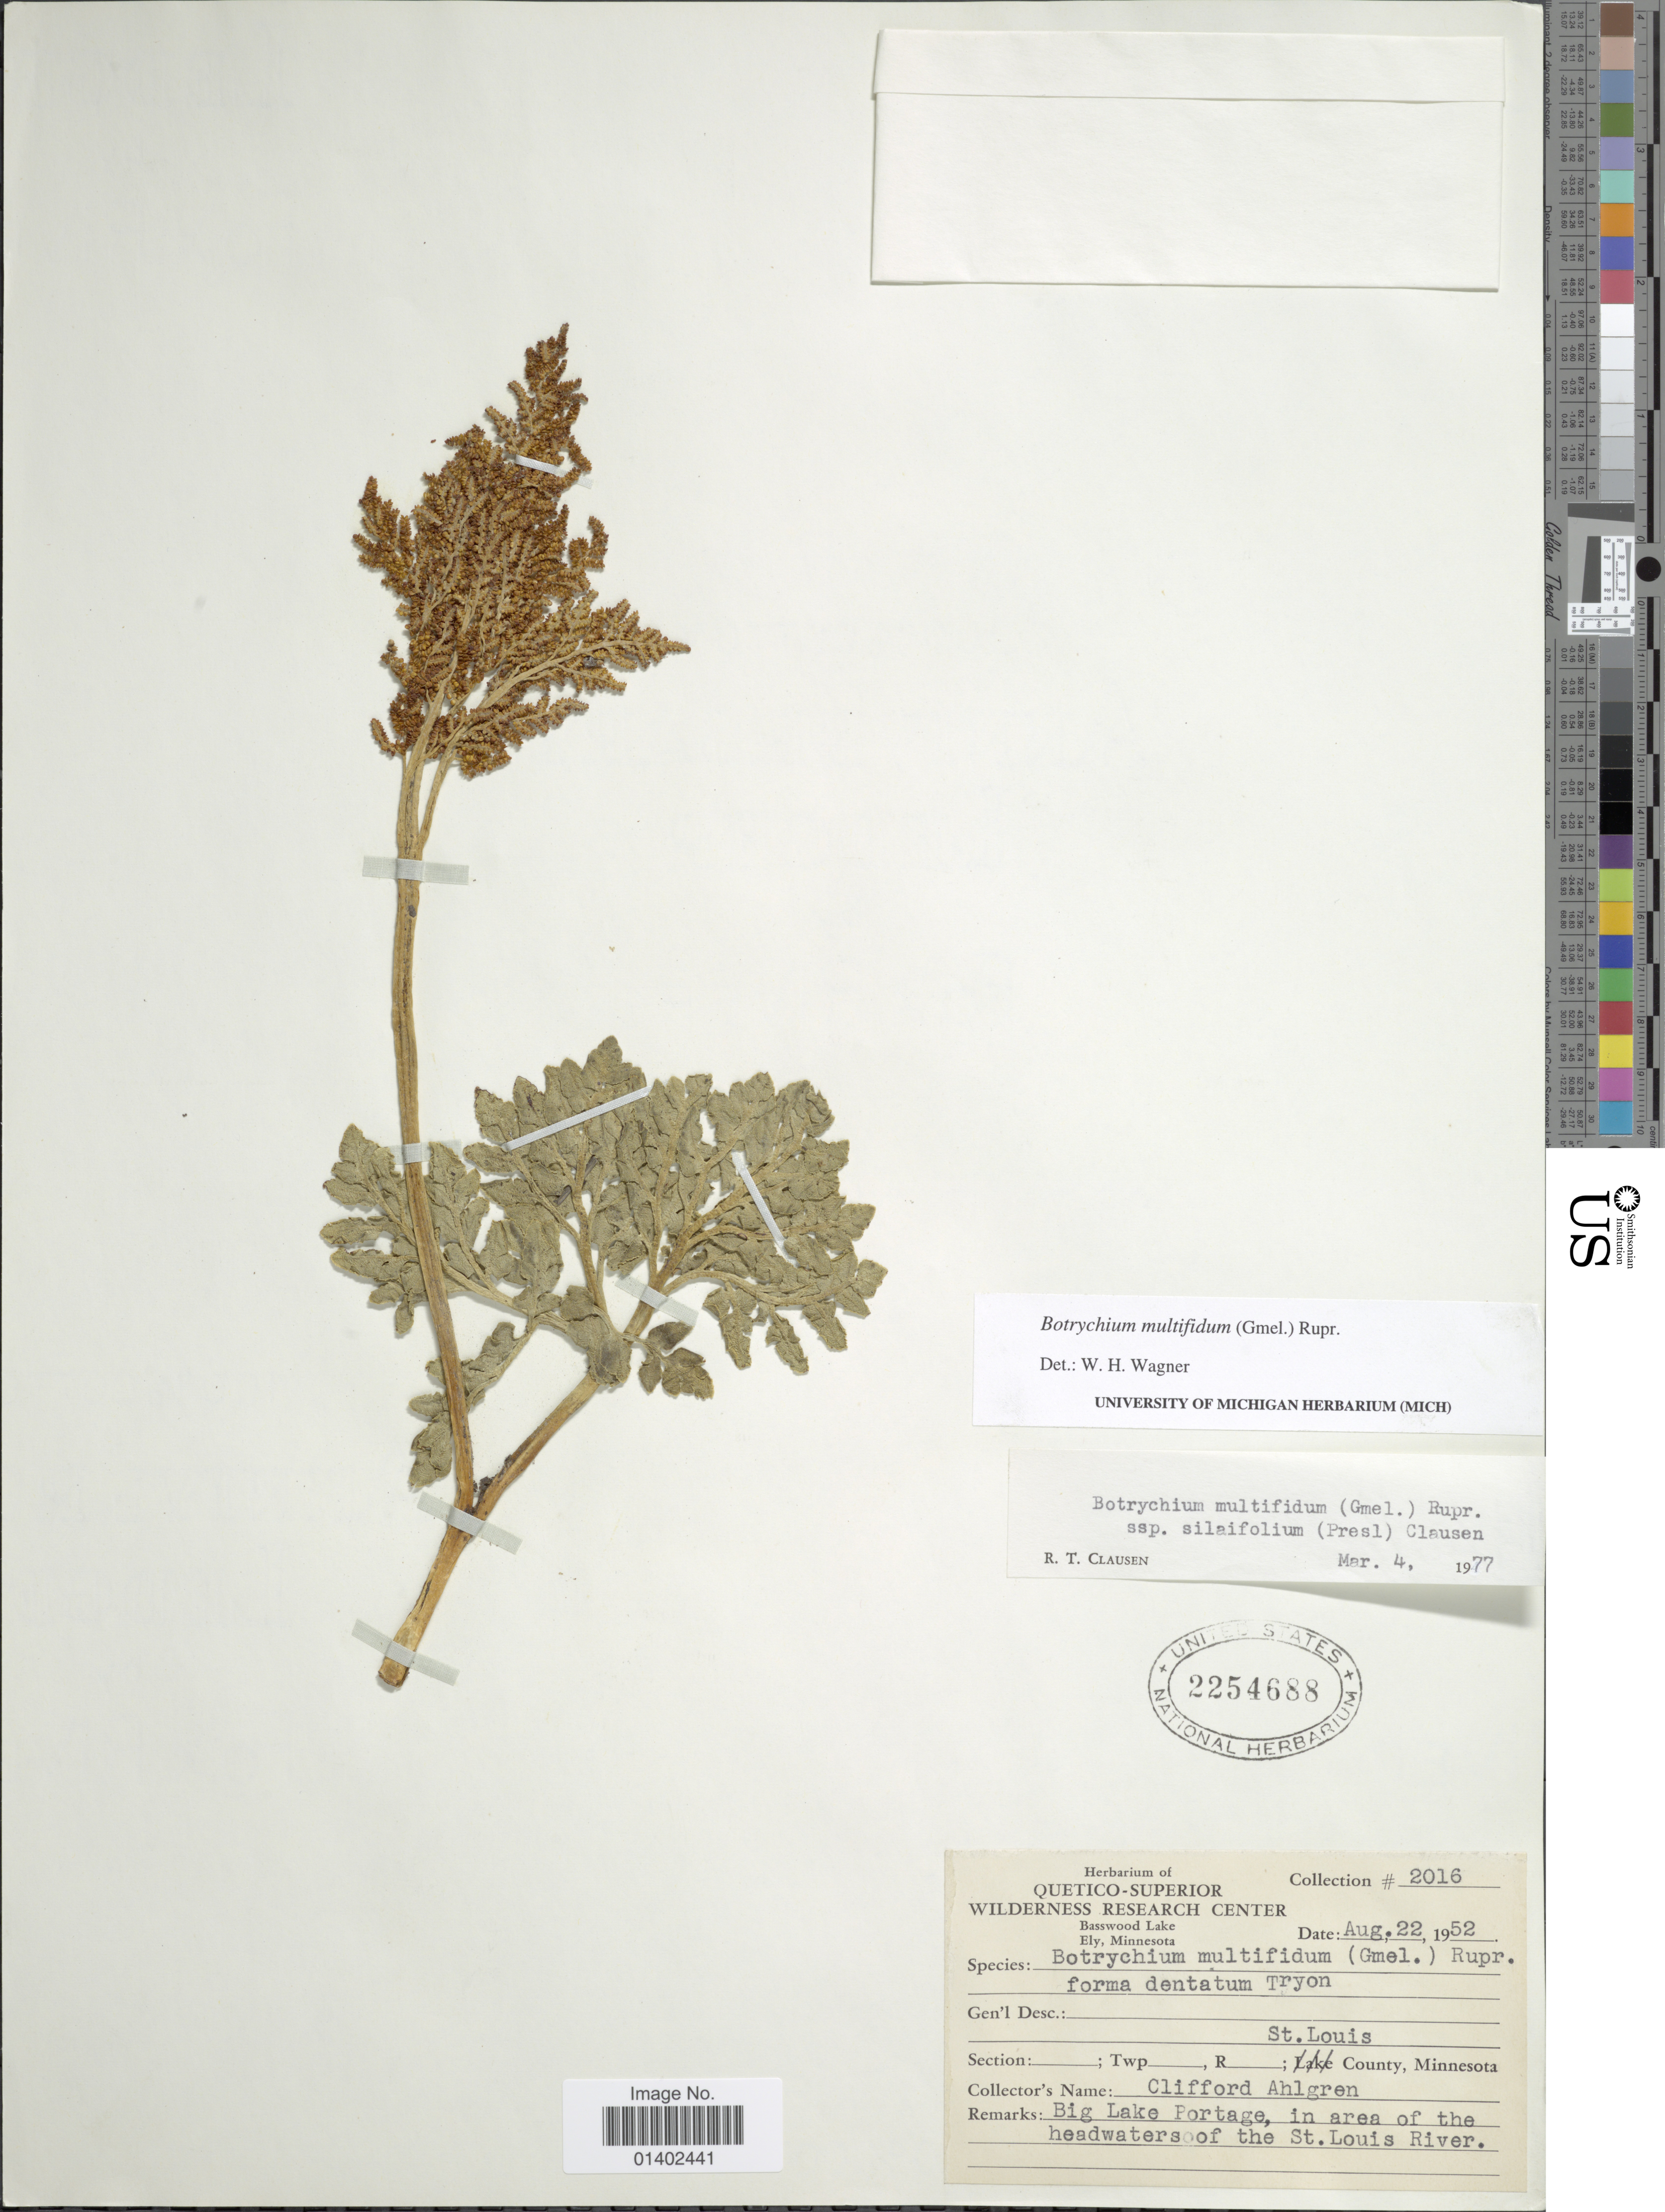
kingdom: Plantae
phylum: Tracheophyta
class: Polypodiopsida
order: Ophioglossales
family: Ophioglossaceae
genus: Botrychium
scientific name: Botrychium multifidum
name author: (J.F. Gmel.) Rupr.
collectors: A. Clifford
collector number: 2016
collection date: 1952-08-22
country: United States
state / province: Minnesota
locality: St Louis County, Big Lake Portage, in area of the headwaters of the St Louis River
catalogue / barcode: US 2254688